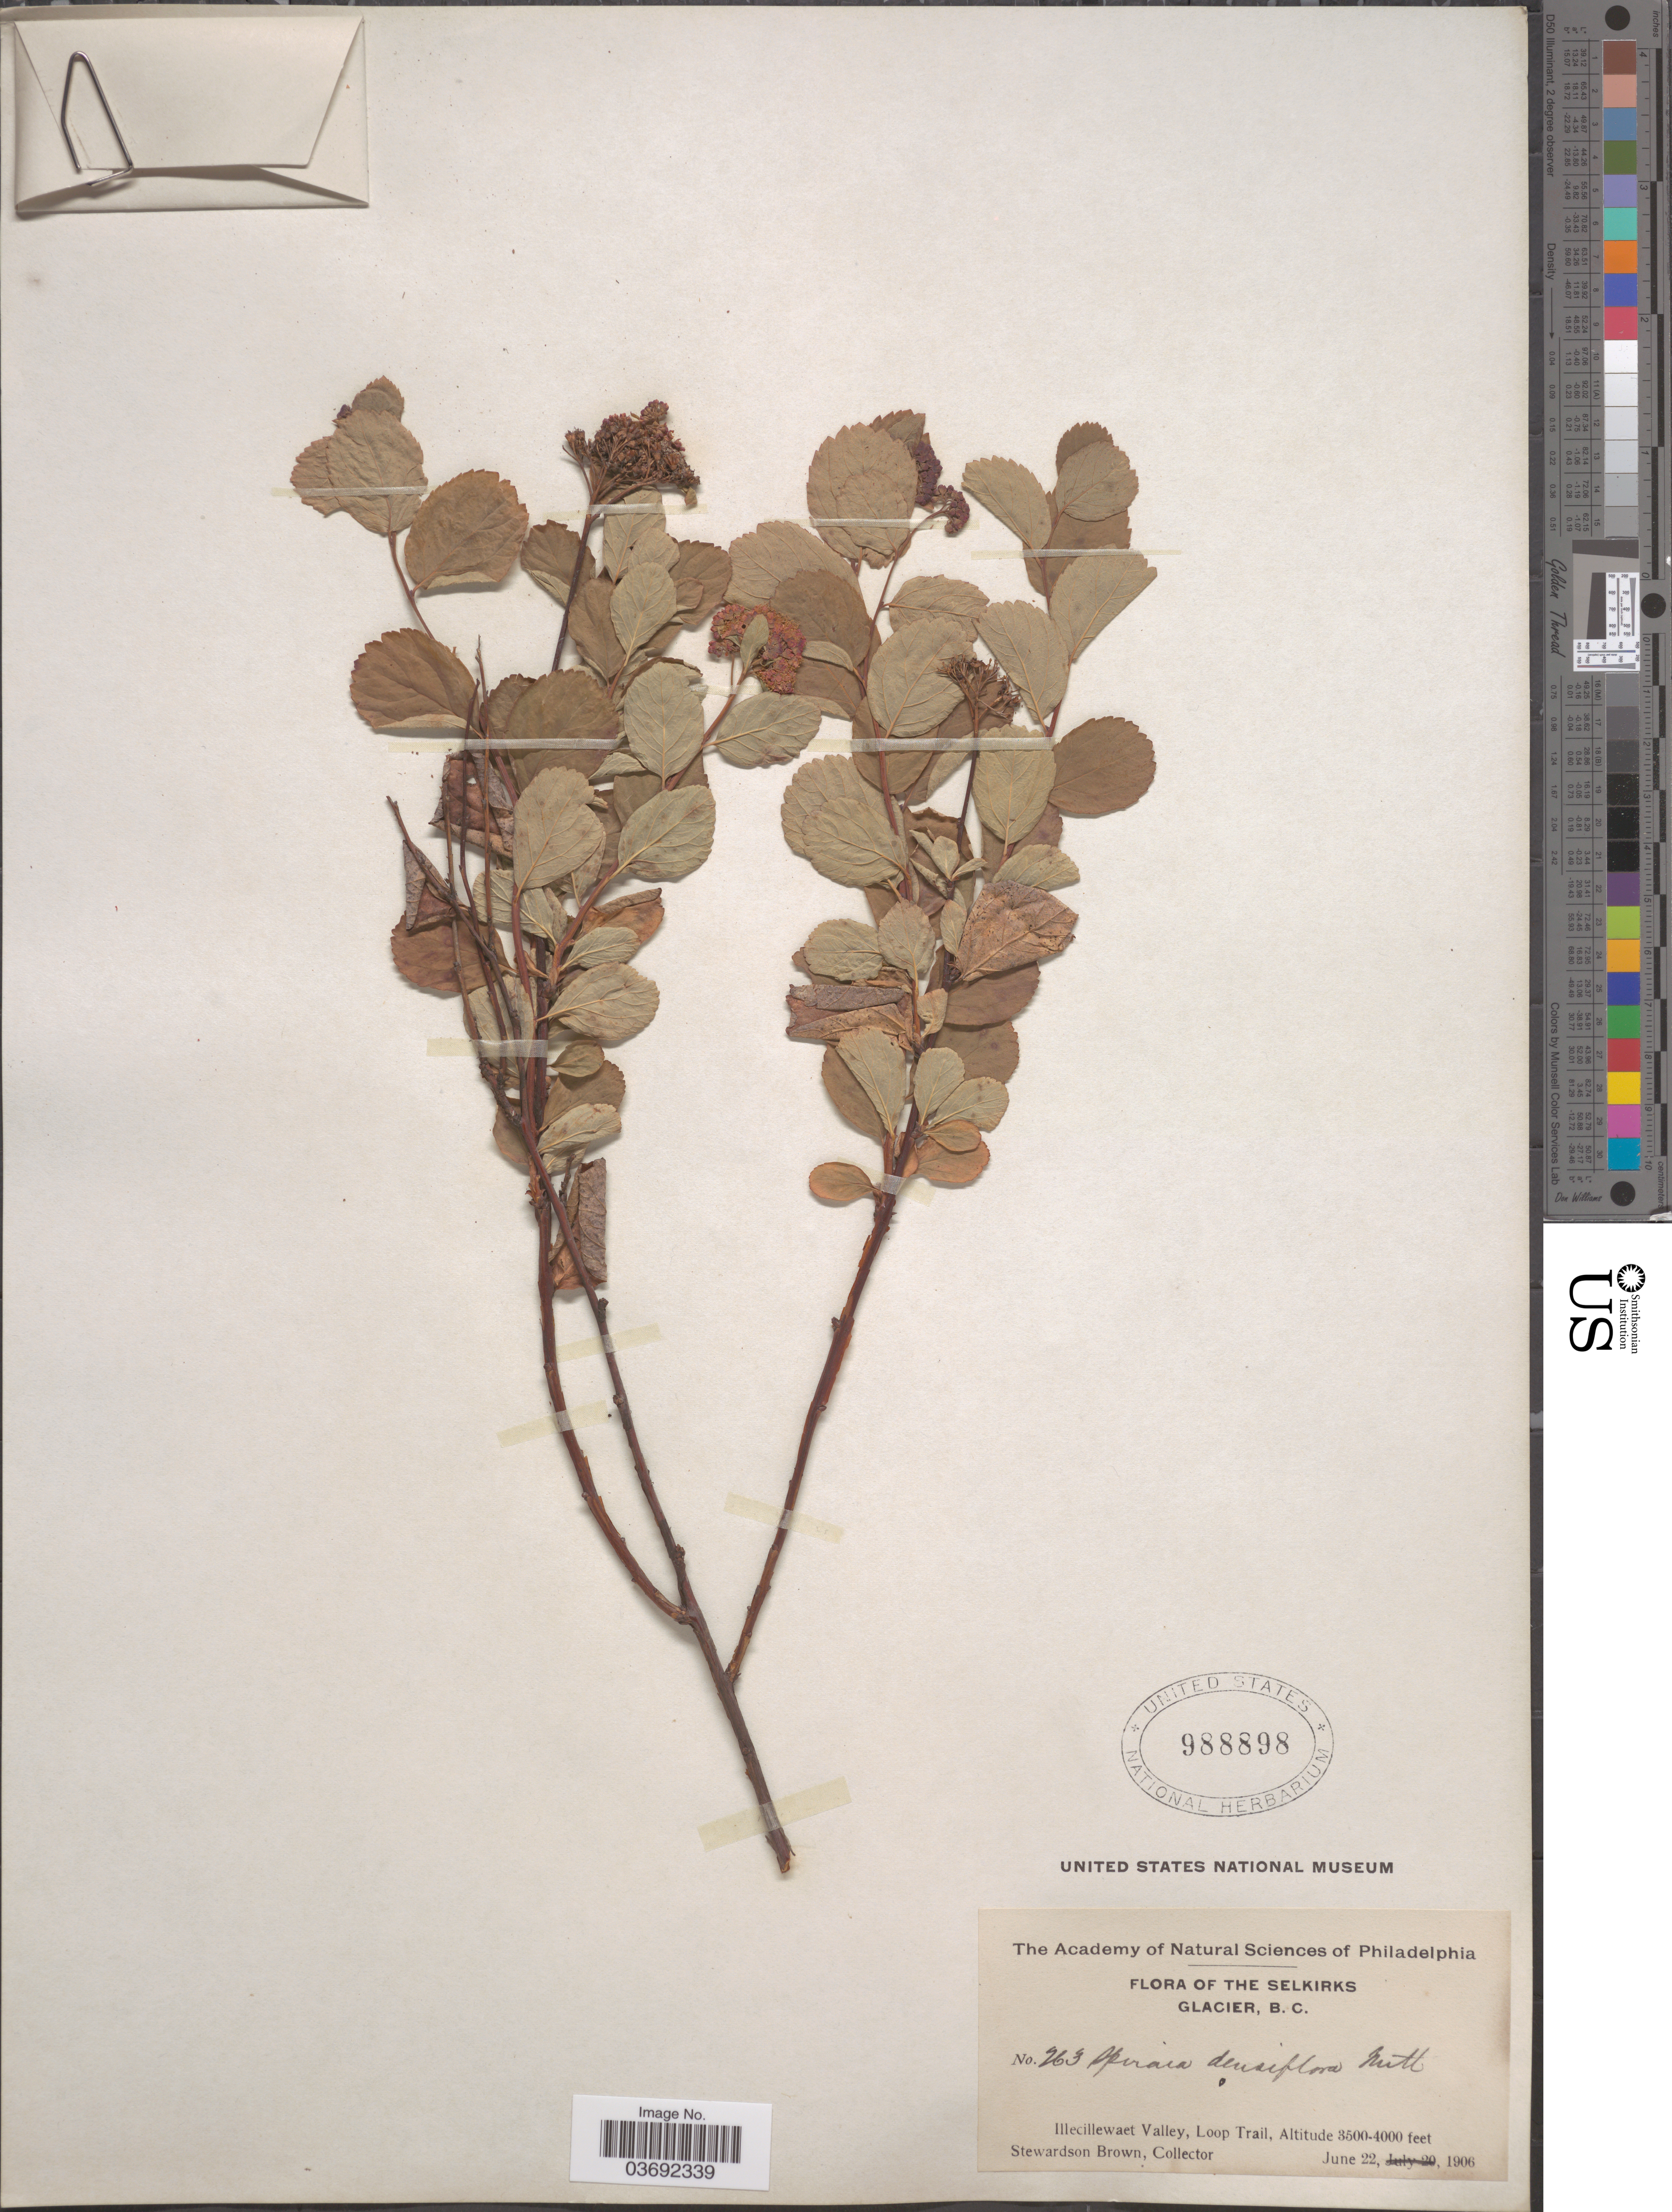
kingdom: Plantae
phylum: Tracheophyta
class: Magnoliopsida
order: Rosales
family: Rosaceae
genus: Spiraea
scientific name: Spiraea densiflora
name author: Nutt. ex Greenm.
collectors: S. Brown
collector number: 263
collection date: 1906-06-22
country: Canada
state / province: British Columbia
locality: The Selkirks Glacier. Illecillewaet Valley, Loop Trail.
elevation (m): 1067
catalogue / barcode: US 988898